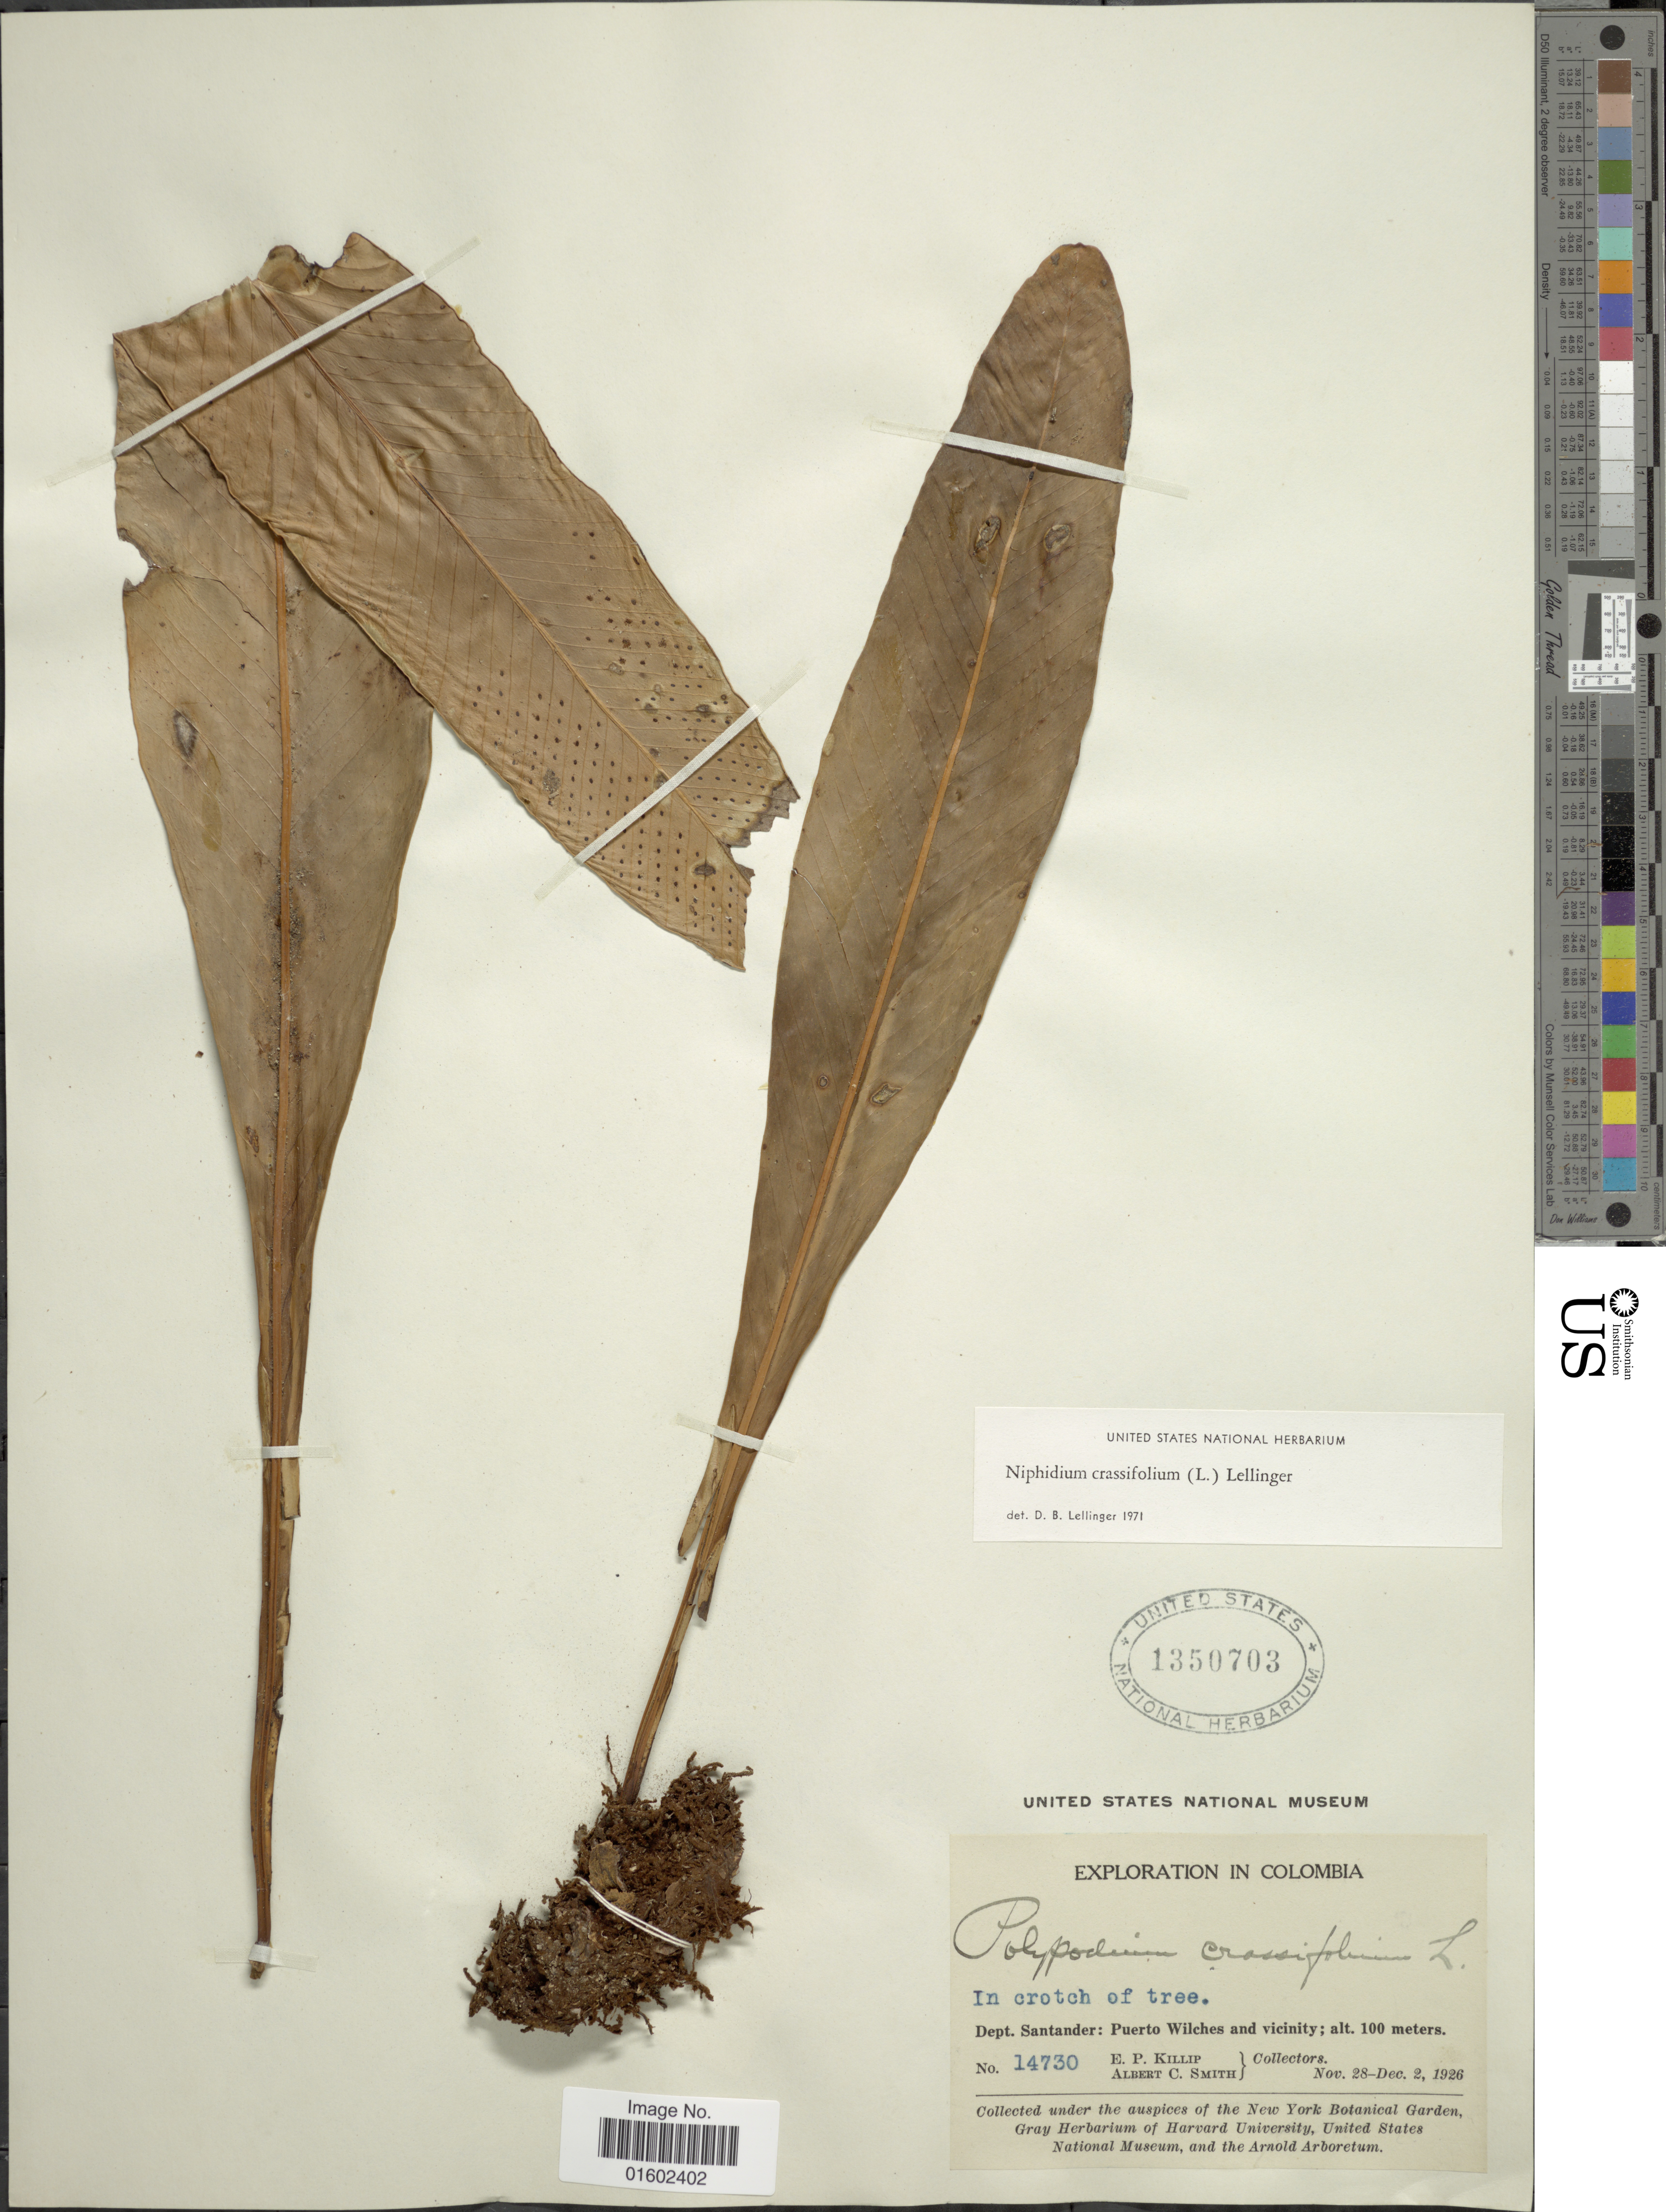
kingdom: Plantae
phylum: Tracheophyta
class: Polypodiopsida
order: Polypodiales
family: Polypodiaceae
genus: Niphidium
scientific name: Niphidium crassifolium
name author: (L.) Lellinger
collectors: E. P. Killip & A. C. Smith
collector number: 14730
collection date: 1926-11-28/1926-12-02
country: Colombia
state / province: Santander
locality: Dept. Santander: Puerto Wilches and vicinity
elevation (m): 100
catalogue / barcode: US 1350703